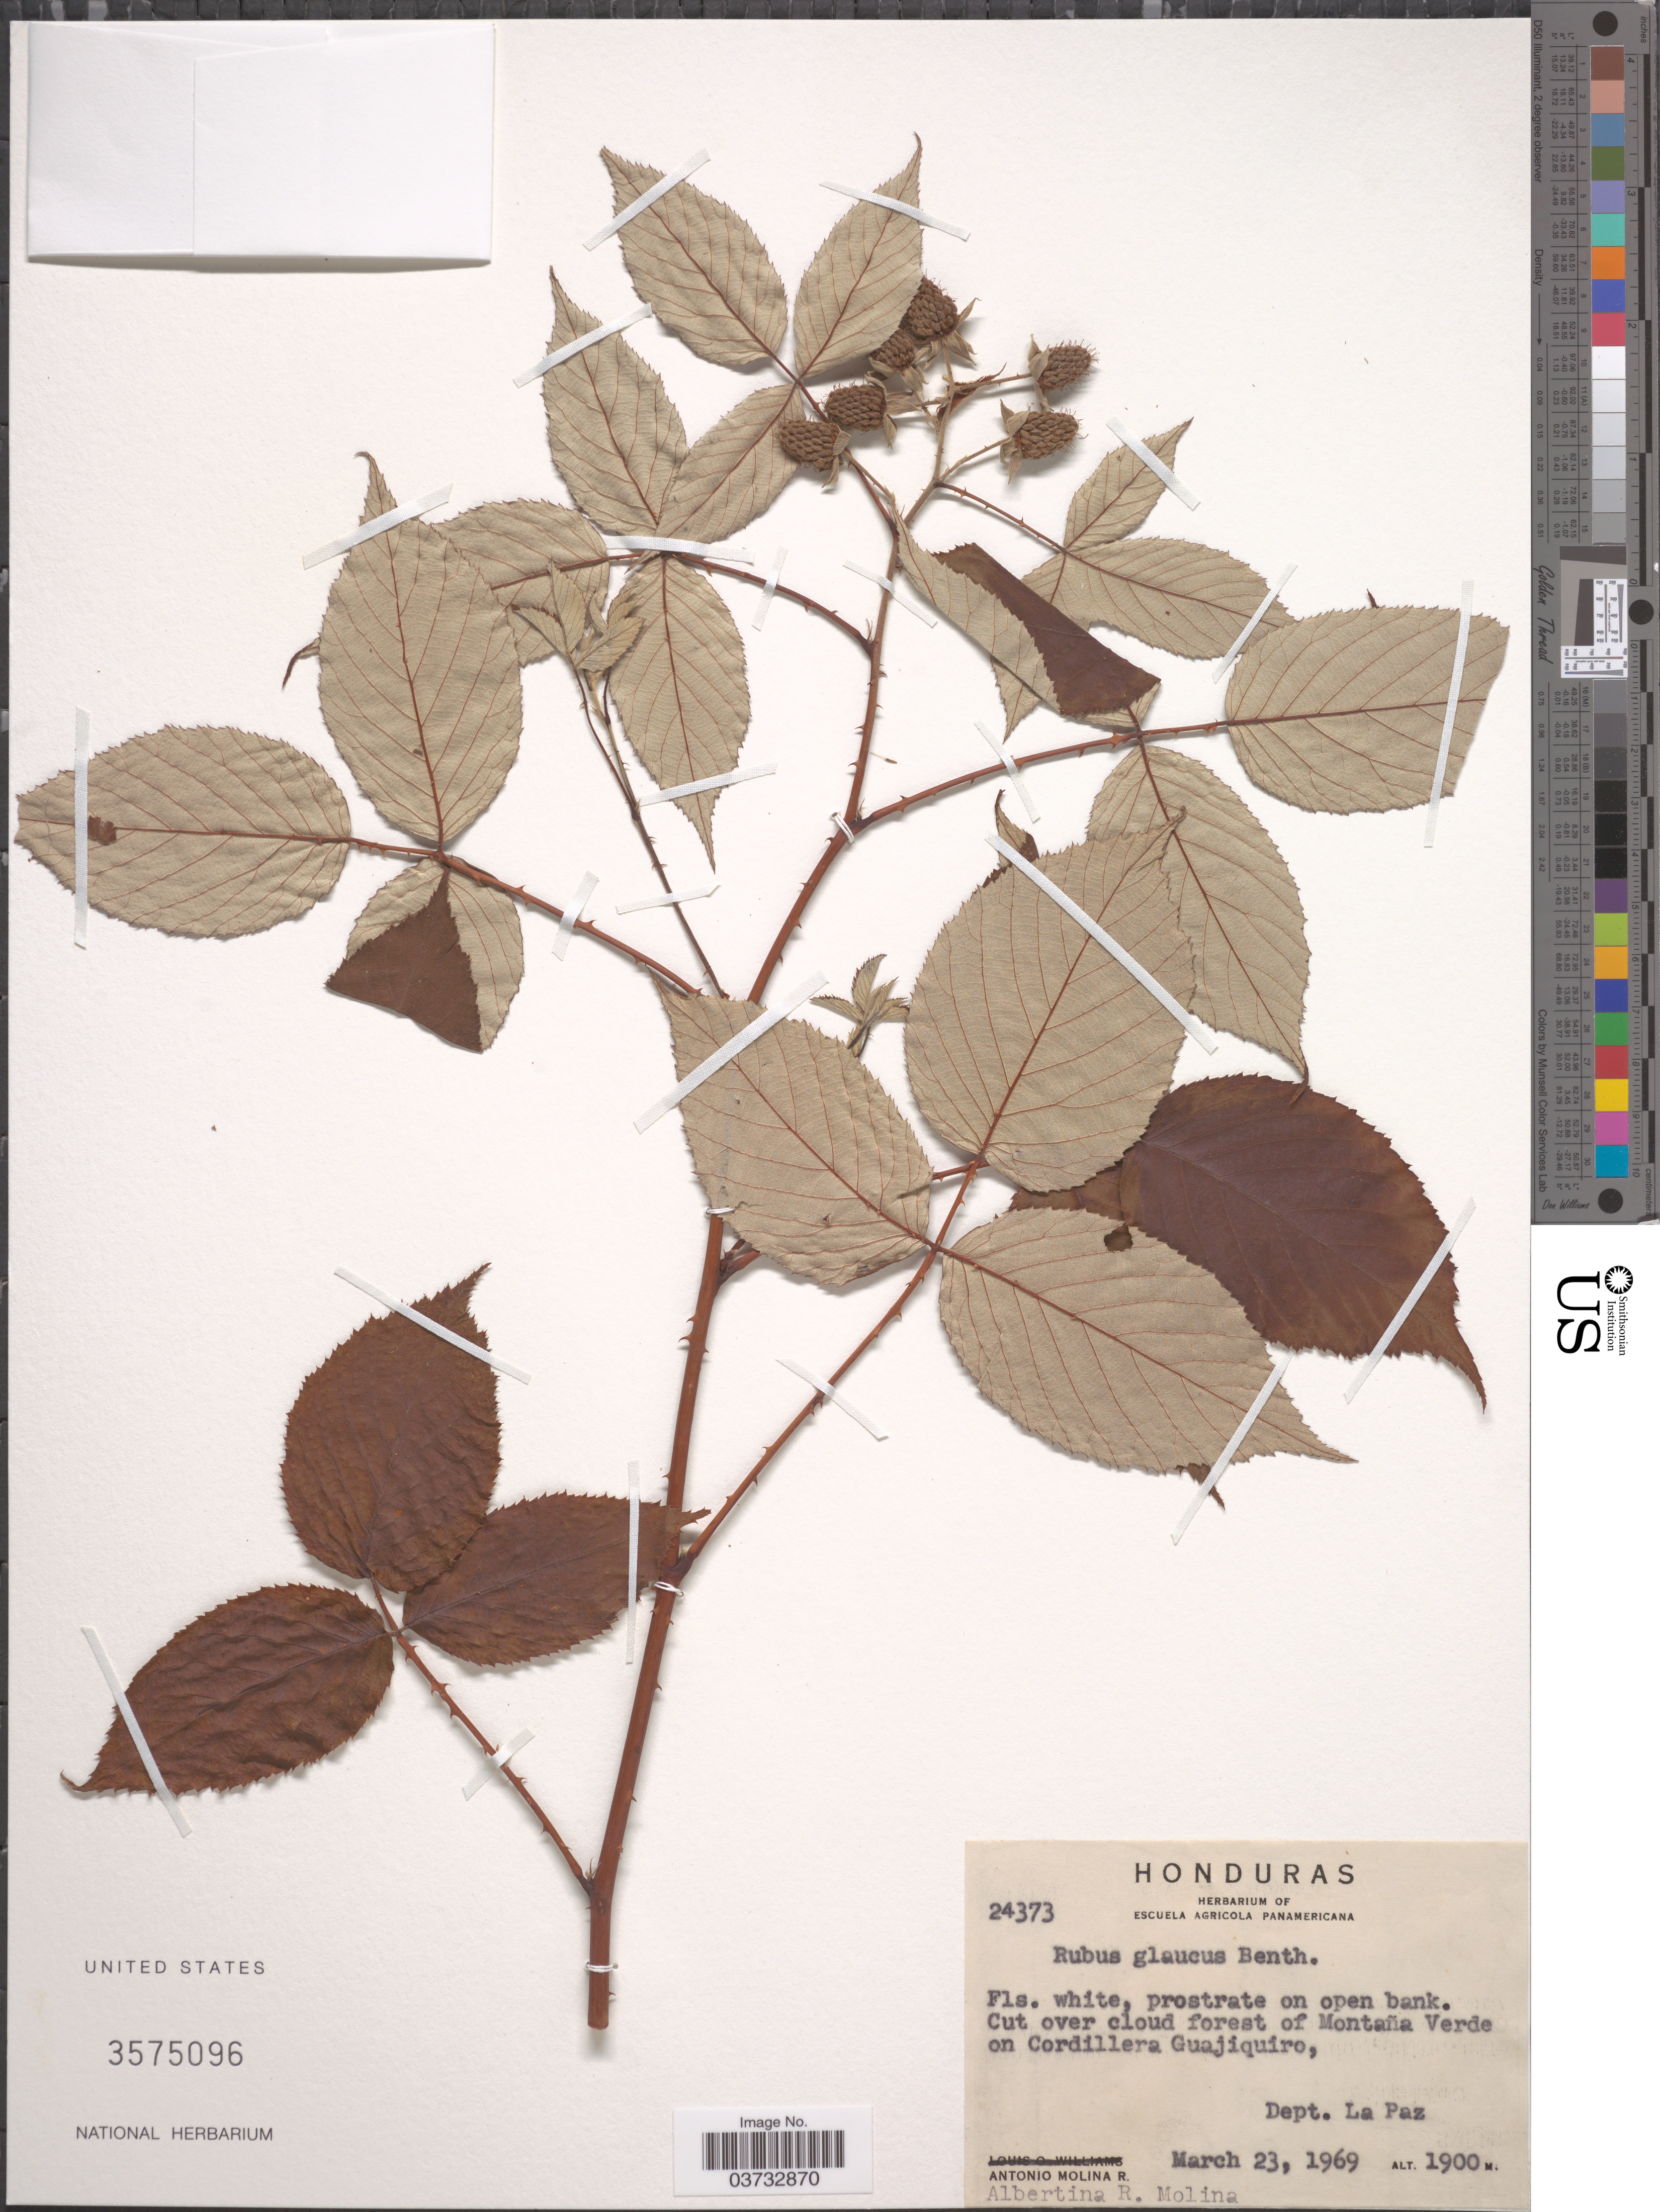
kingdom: Plantae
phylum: Tracheophyta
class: Magnoliopsida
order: Rosales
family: Rosaceae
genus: Rubus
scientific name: Rubus glaucus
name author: Benth.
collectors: A. Molina R. & A. R. Molina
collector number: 24373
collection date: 1969-03-23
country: Honduras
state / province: La Paz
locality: Cut over cloud forest of Montaña Verde on Cordillera Guajiquiro, Dept. La Paz.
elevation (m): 1900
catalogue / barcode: US 3575096